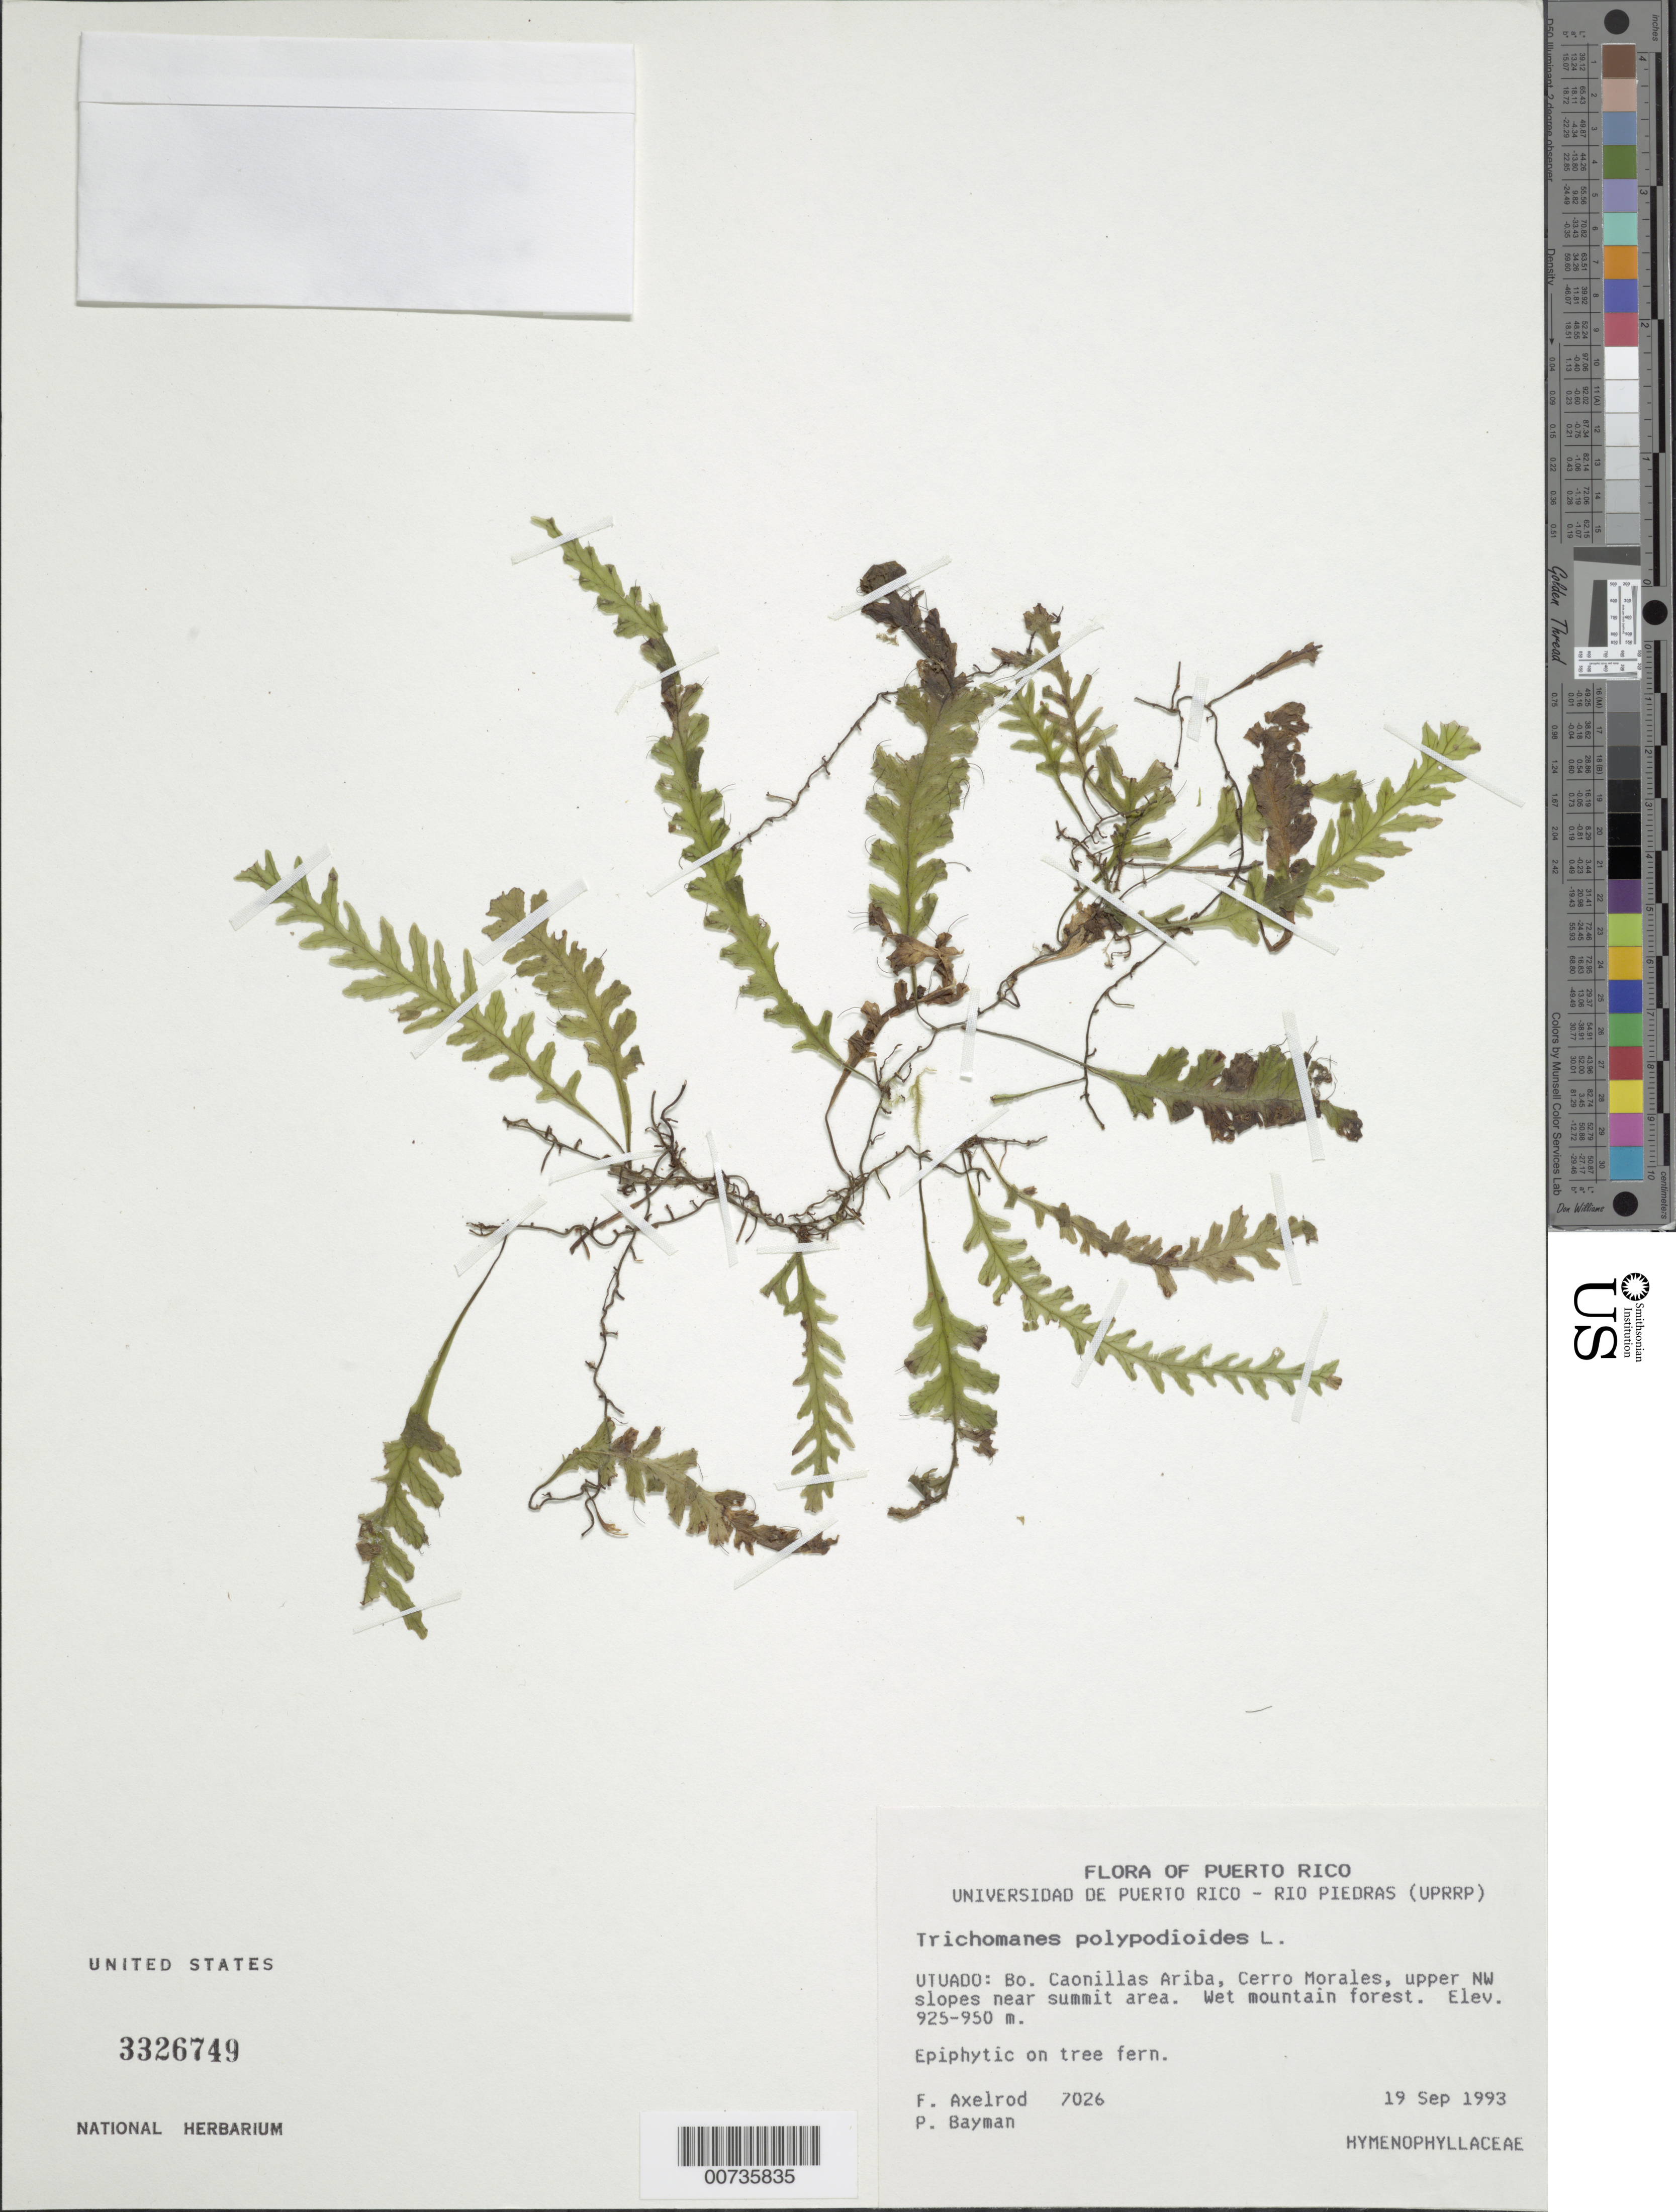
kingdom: Plantae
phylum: Tracheophyta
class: Polypodiopsida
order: Hymenophyllales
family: Hymenophyllaceae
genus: Trichomanes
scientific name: Trichomanes polypodioides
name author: L.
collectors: F. S. Axelrod & P. Bayman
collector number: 7026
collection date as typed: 19 Sep 1993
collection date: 1993-09-19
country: Puerto Rico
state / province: Utuado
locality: Utuado: Bo. Caonillas Ariba, Cerro Morales, upper NW slopes near summit area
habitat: Wet mountain forest; on tree fern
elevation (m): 925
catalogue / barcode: US 3326749